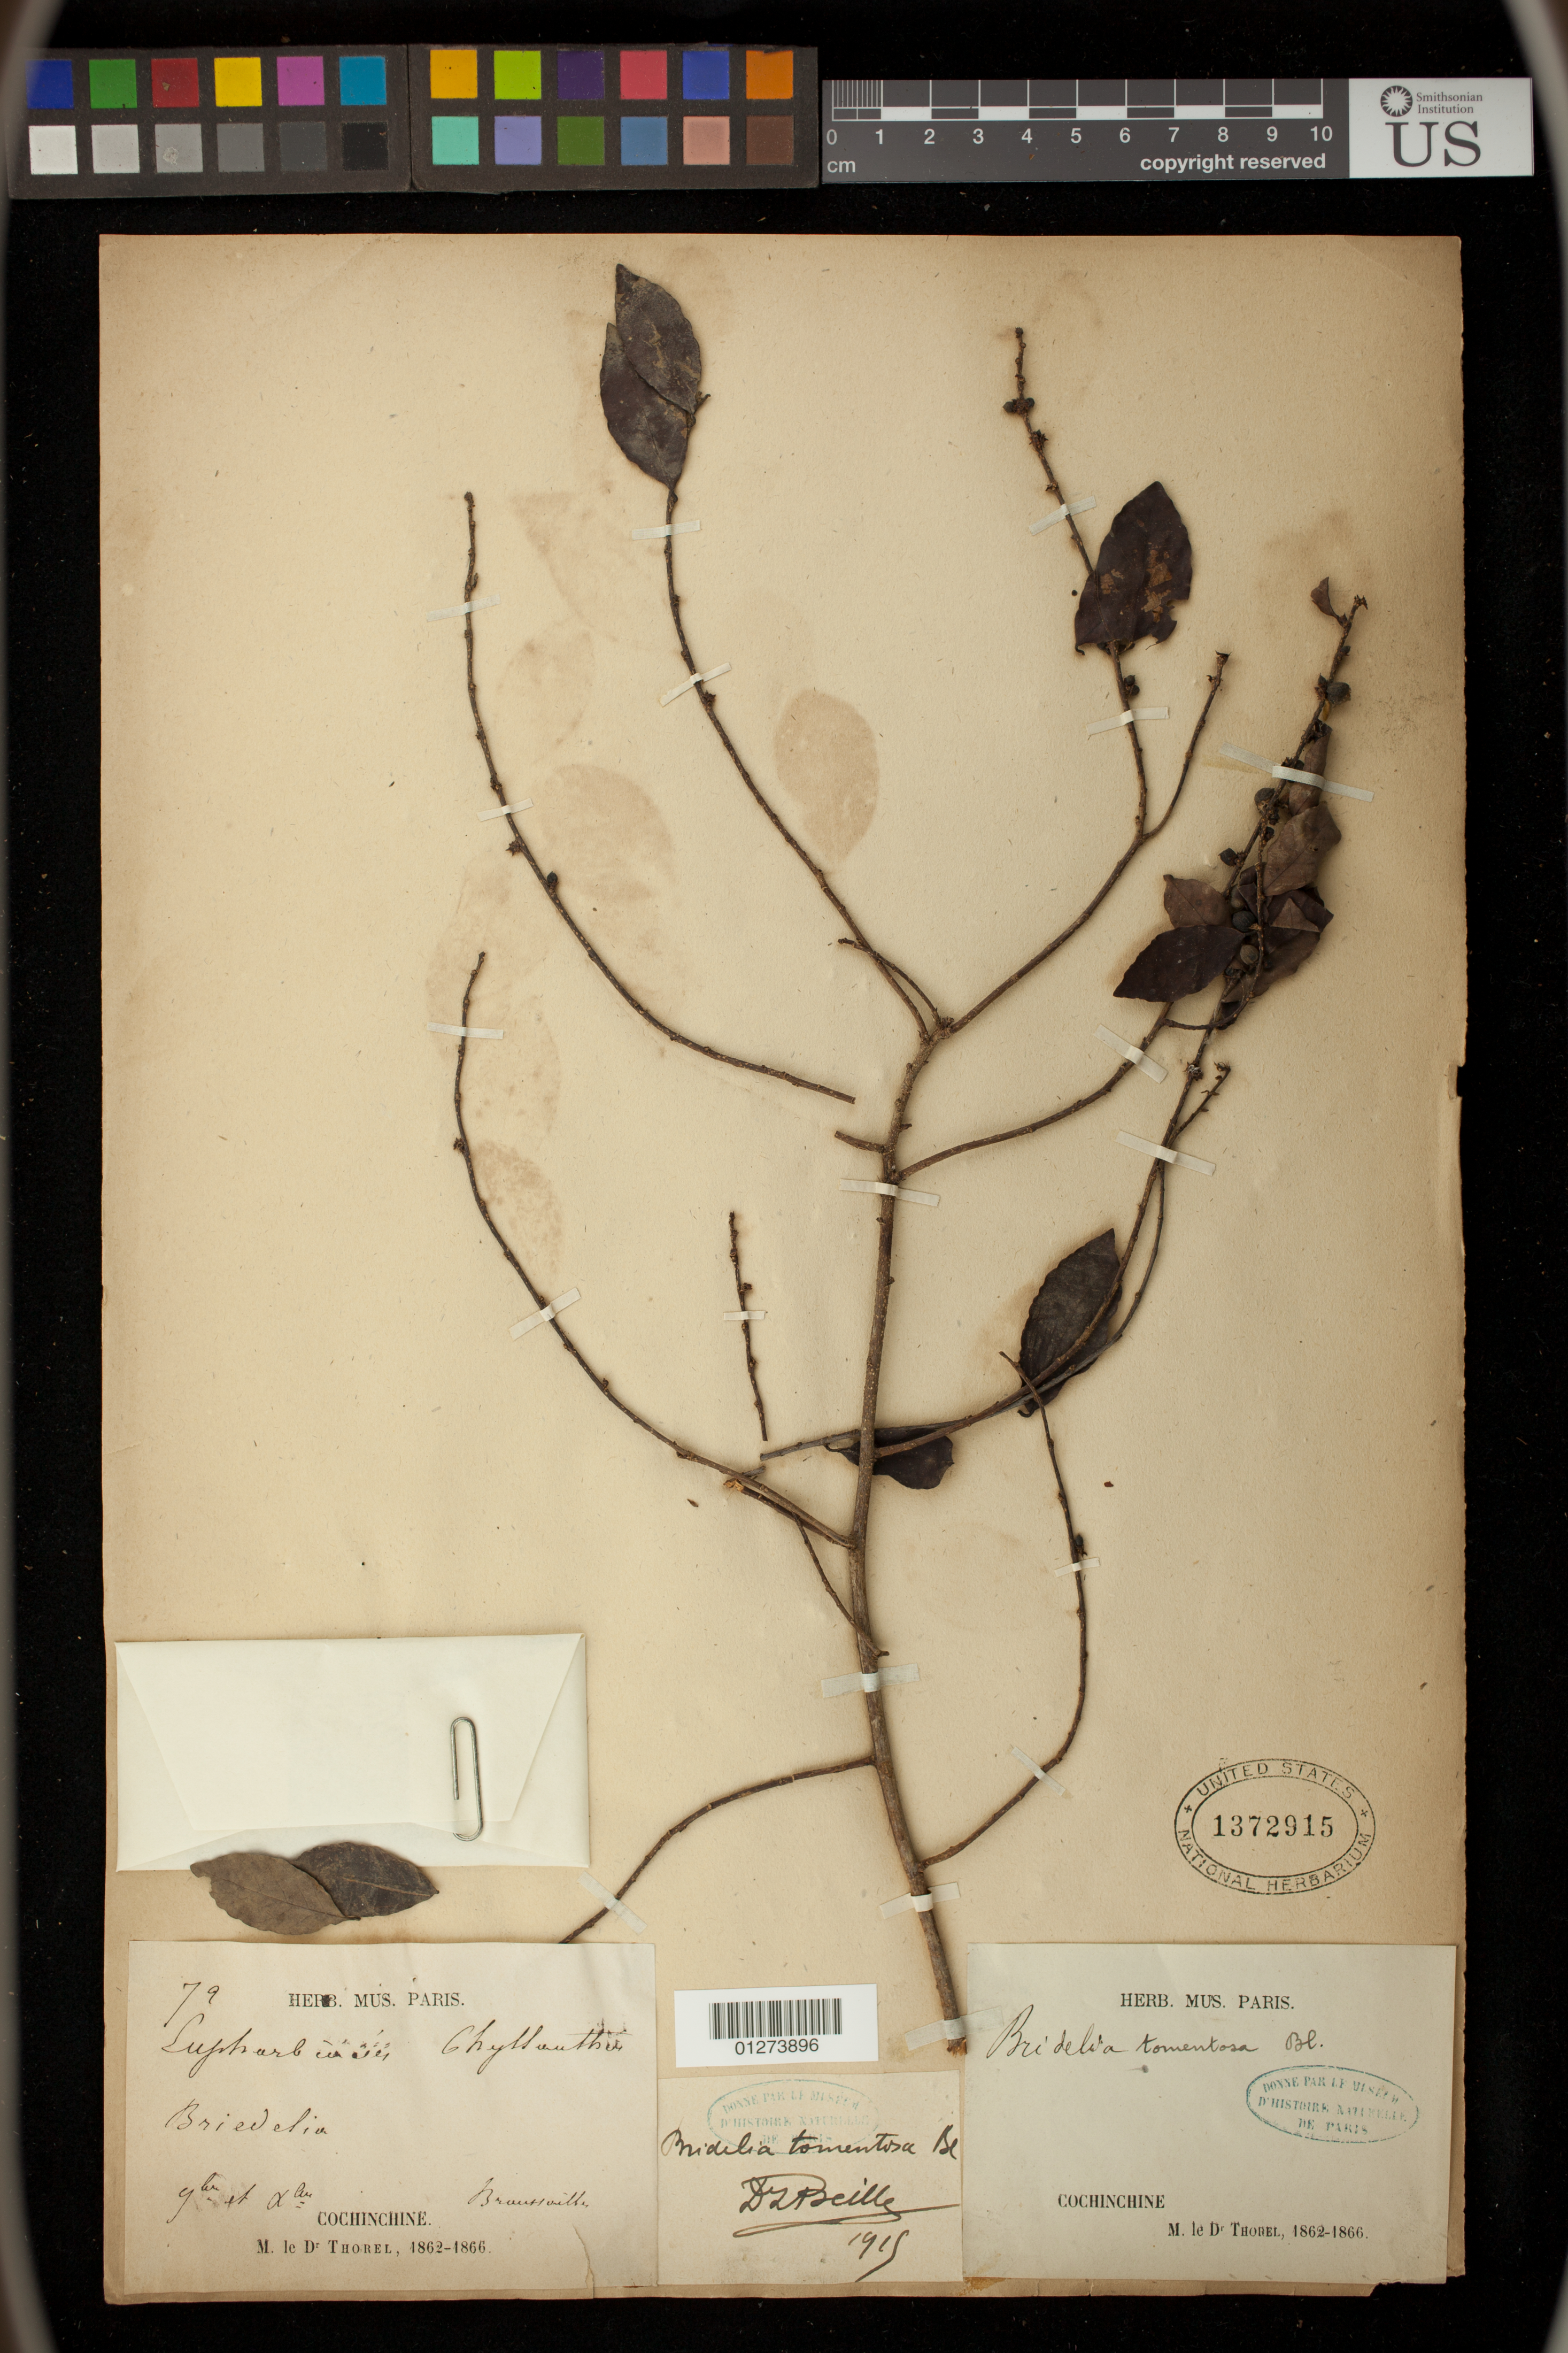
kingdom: Plantae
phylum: Tracheophyta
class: Magnoliopsida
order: Malpighiales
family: Phyllanthaceae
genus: Bridelia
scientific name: Bridelia tomentosa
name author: Blume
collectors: C. Thorel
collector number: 79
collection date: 1862/1866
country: Vietnam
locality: Cochinchine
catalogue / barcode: US 1372915